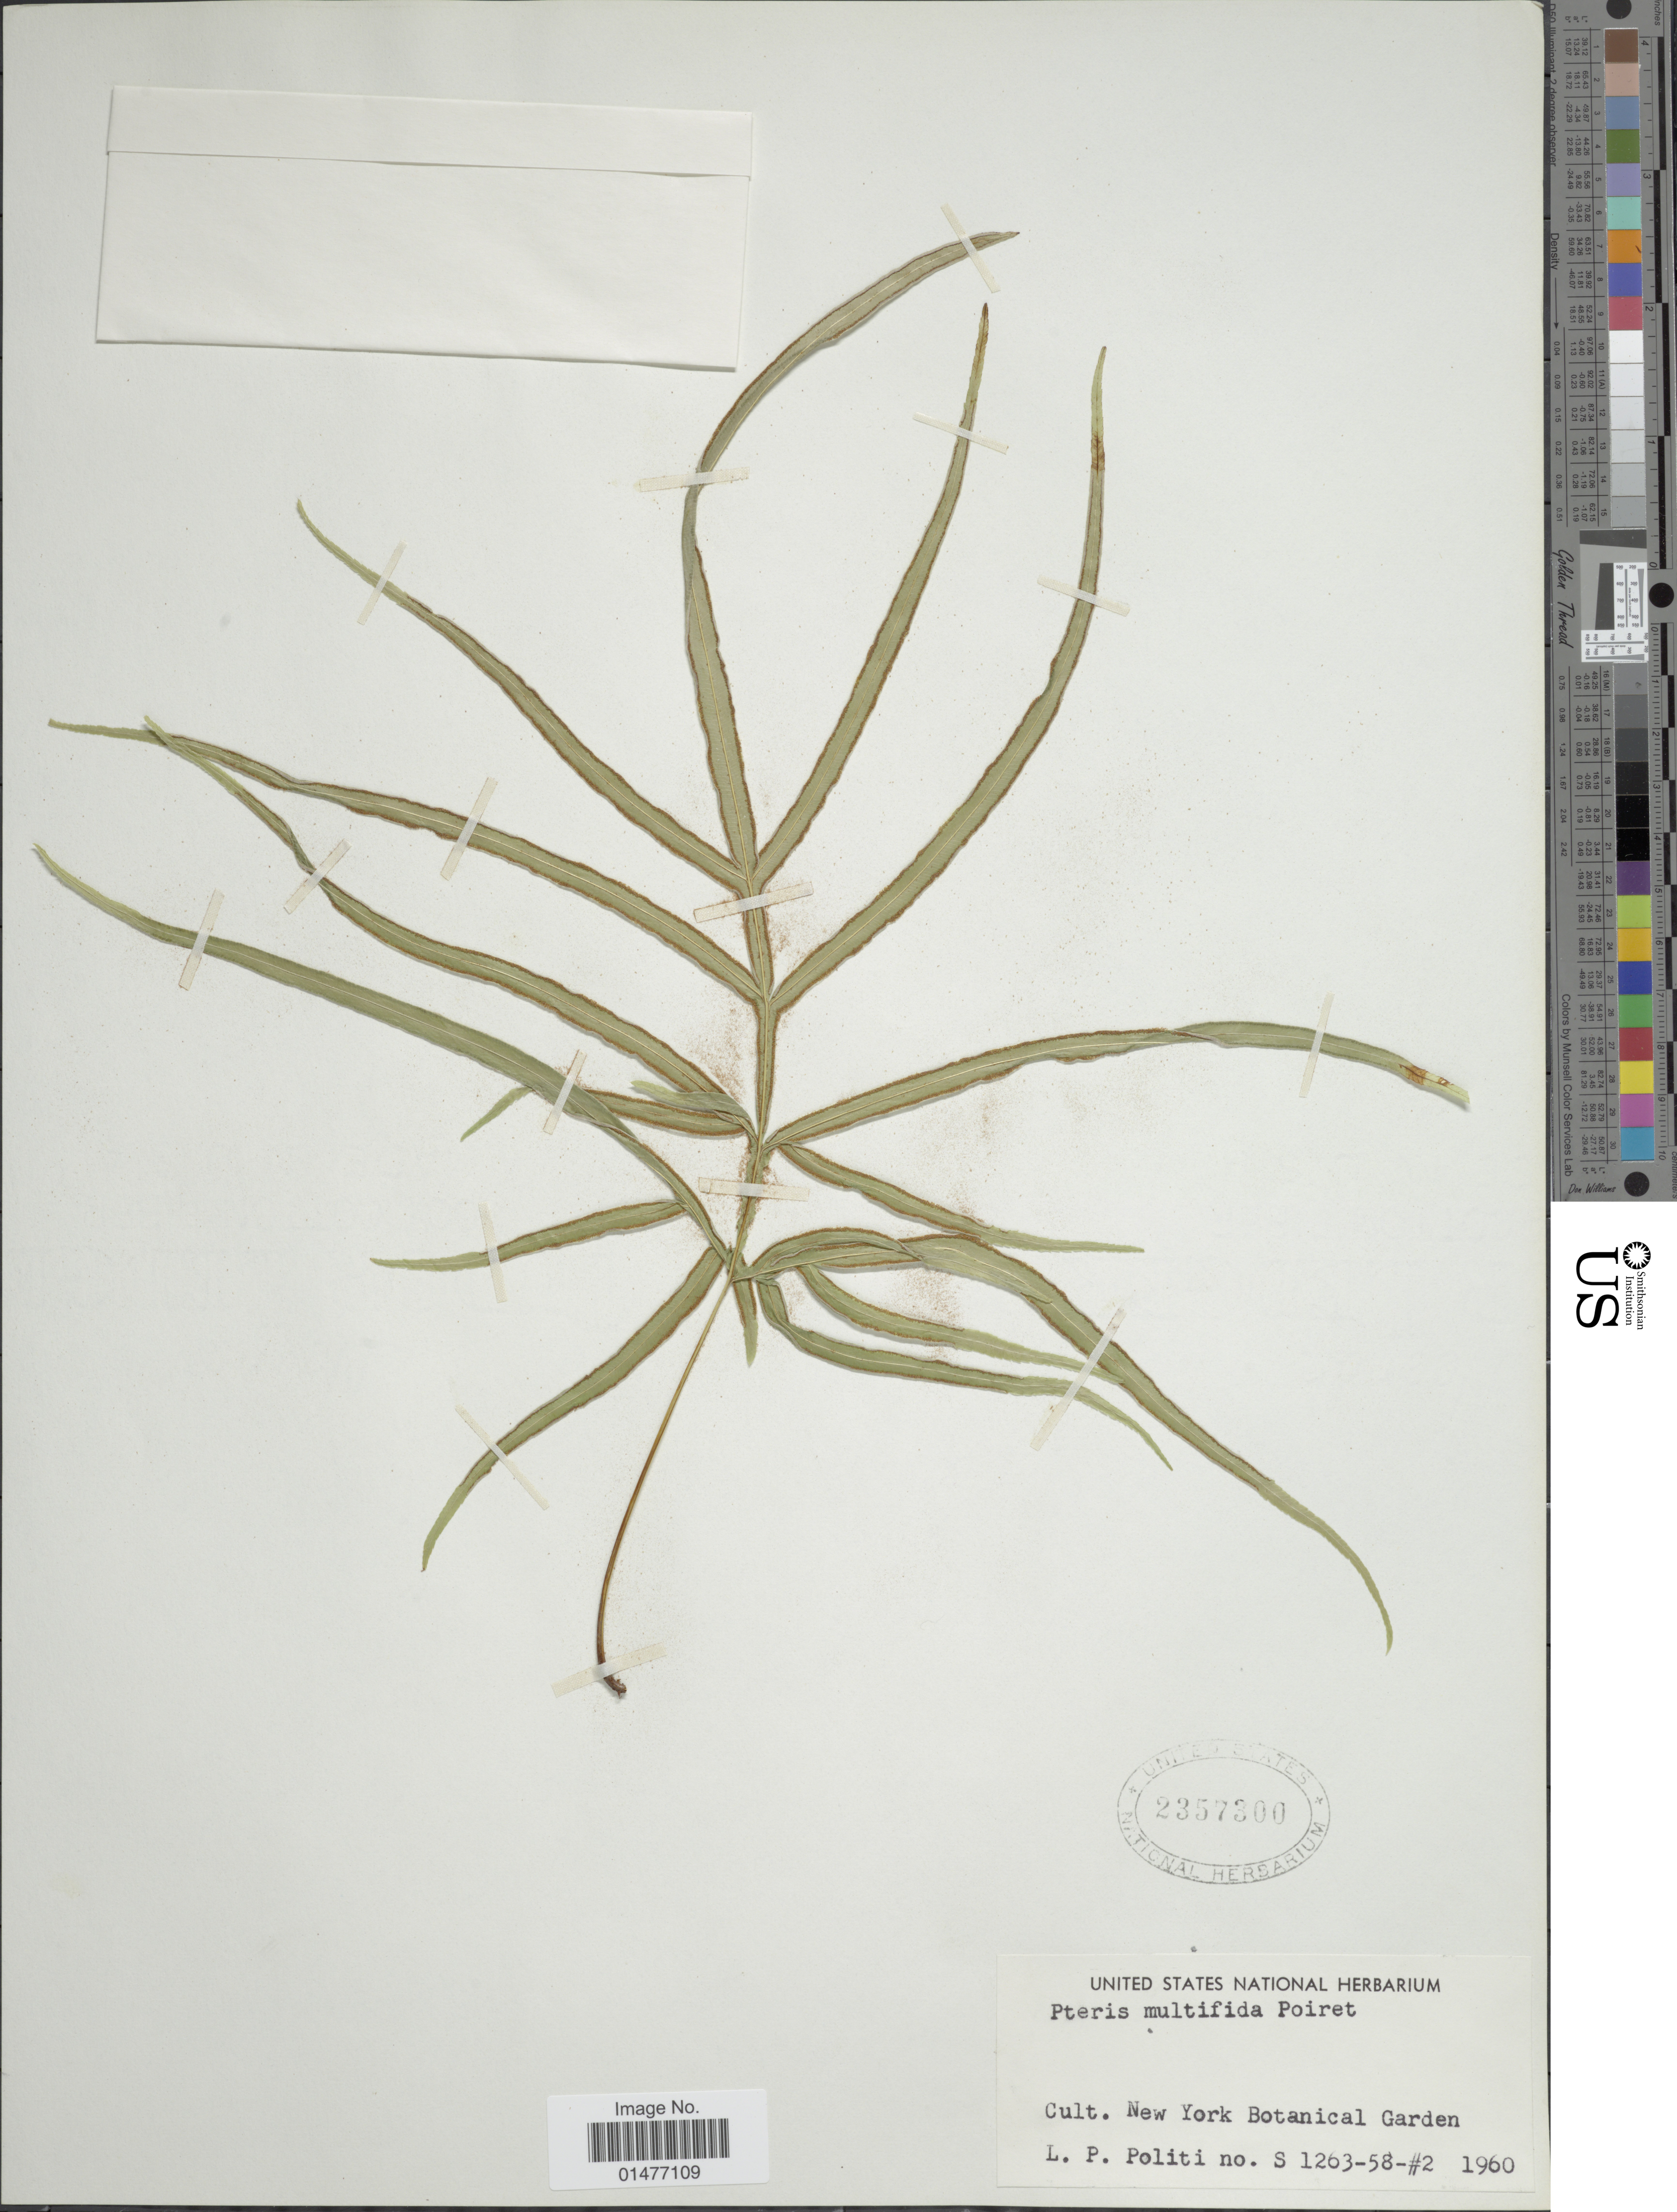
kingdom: Plantae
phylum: Tracheophyta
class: Polypodiopsida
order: Polypodiales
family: Pteridaceae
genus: Pteris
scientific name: Pteris multifida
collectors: L. Politi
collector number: S1263582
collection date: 1960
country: United States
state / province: New York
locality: Cult. New York Botanical Garden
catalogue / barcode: US 2357300